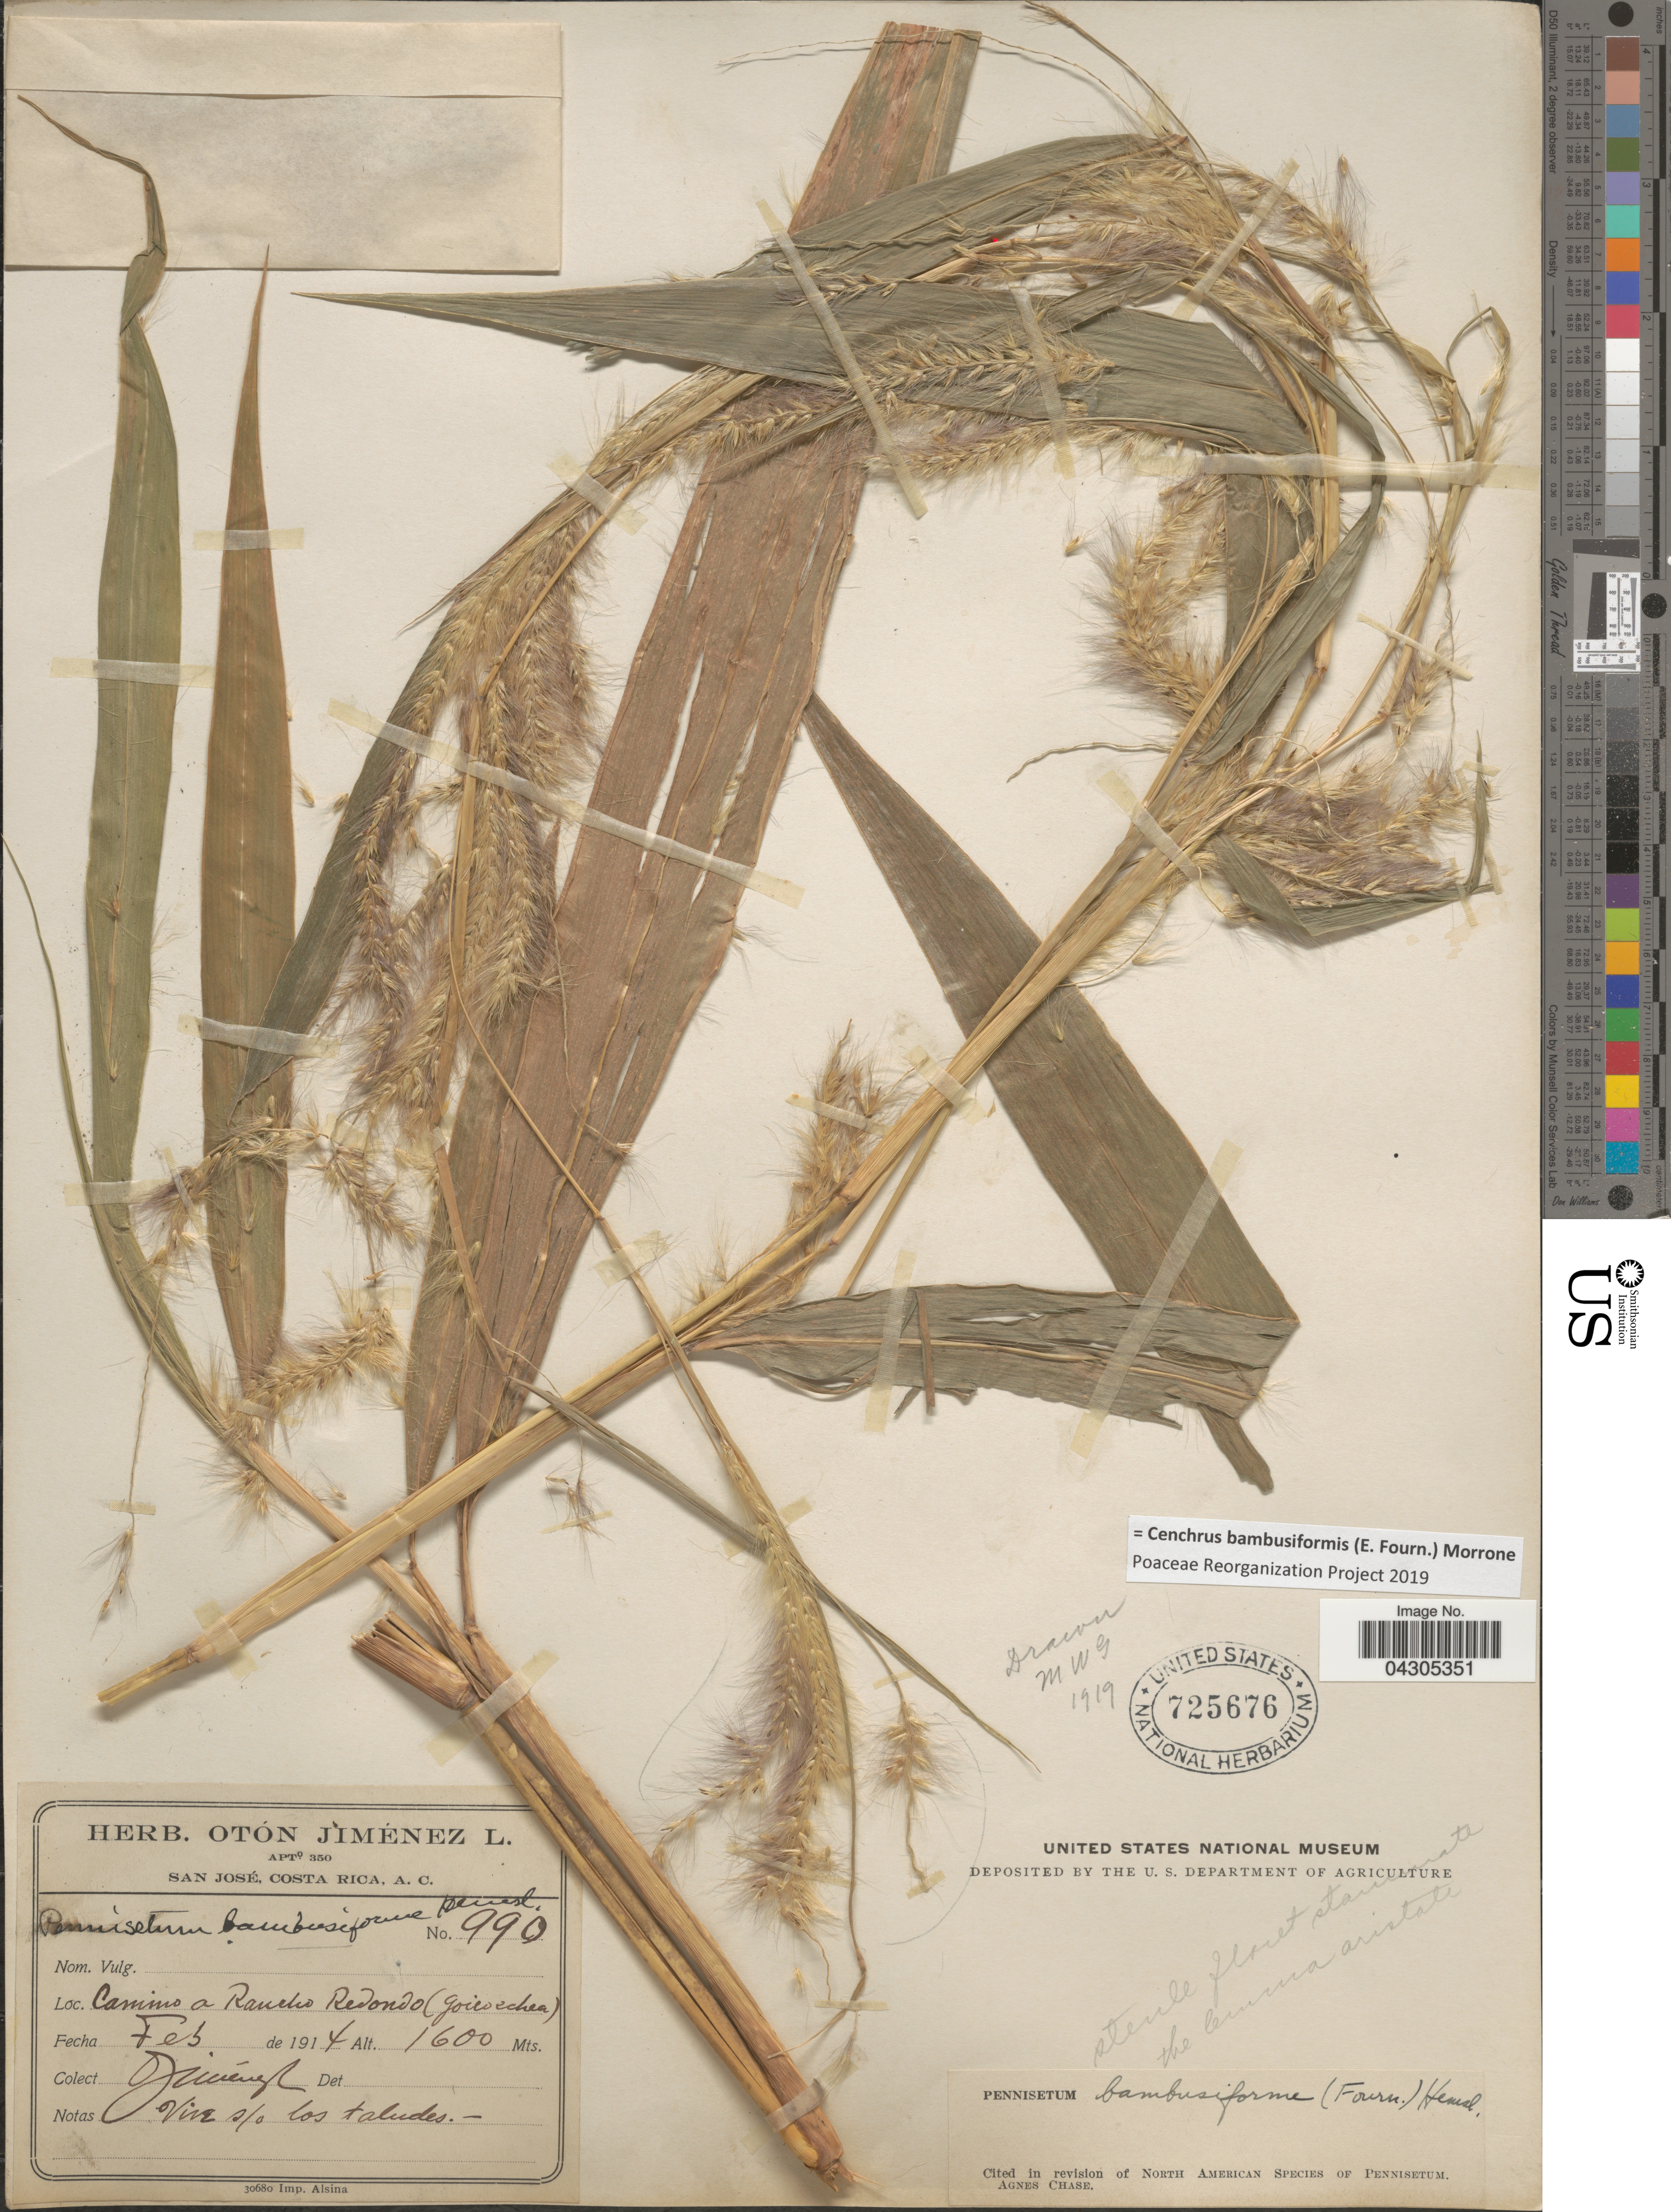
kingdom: Plantae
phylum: Tracheophyta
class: Liliopsida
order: Poales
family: Poaceae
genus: Cenchrus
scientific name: Cenchrus bambusiformis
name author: (E. Fourn.) Morrone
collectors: O. Jiménez L.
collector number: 990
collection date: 1914-02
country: Costa Rica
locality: Camino a Rancho Redondo (Goicoechea).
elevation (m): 1600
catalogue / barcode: US 725676